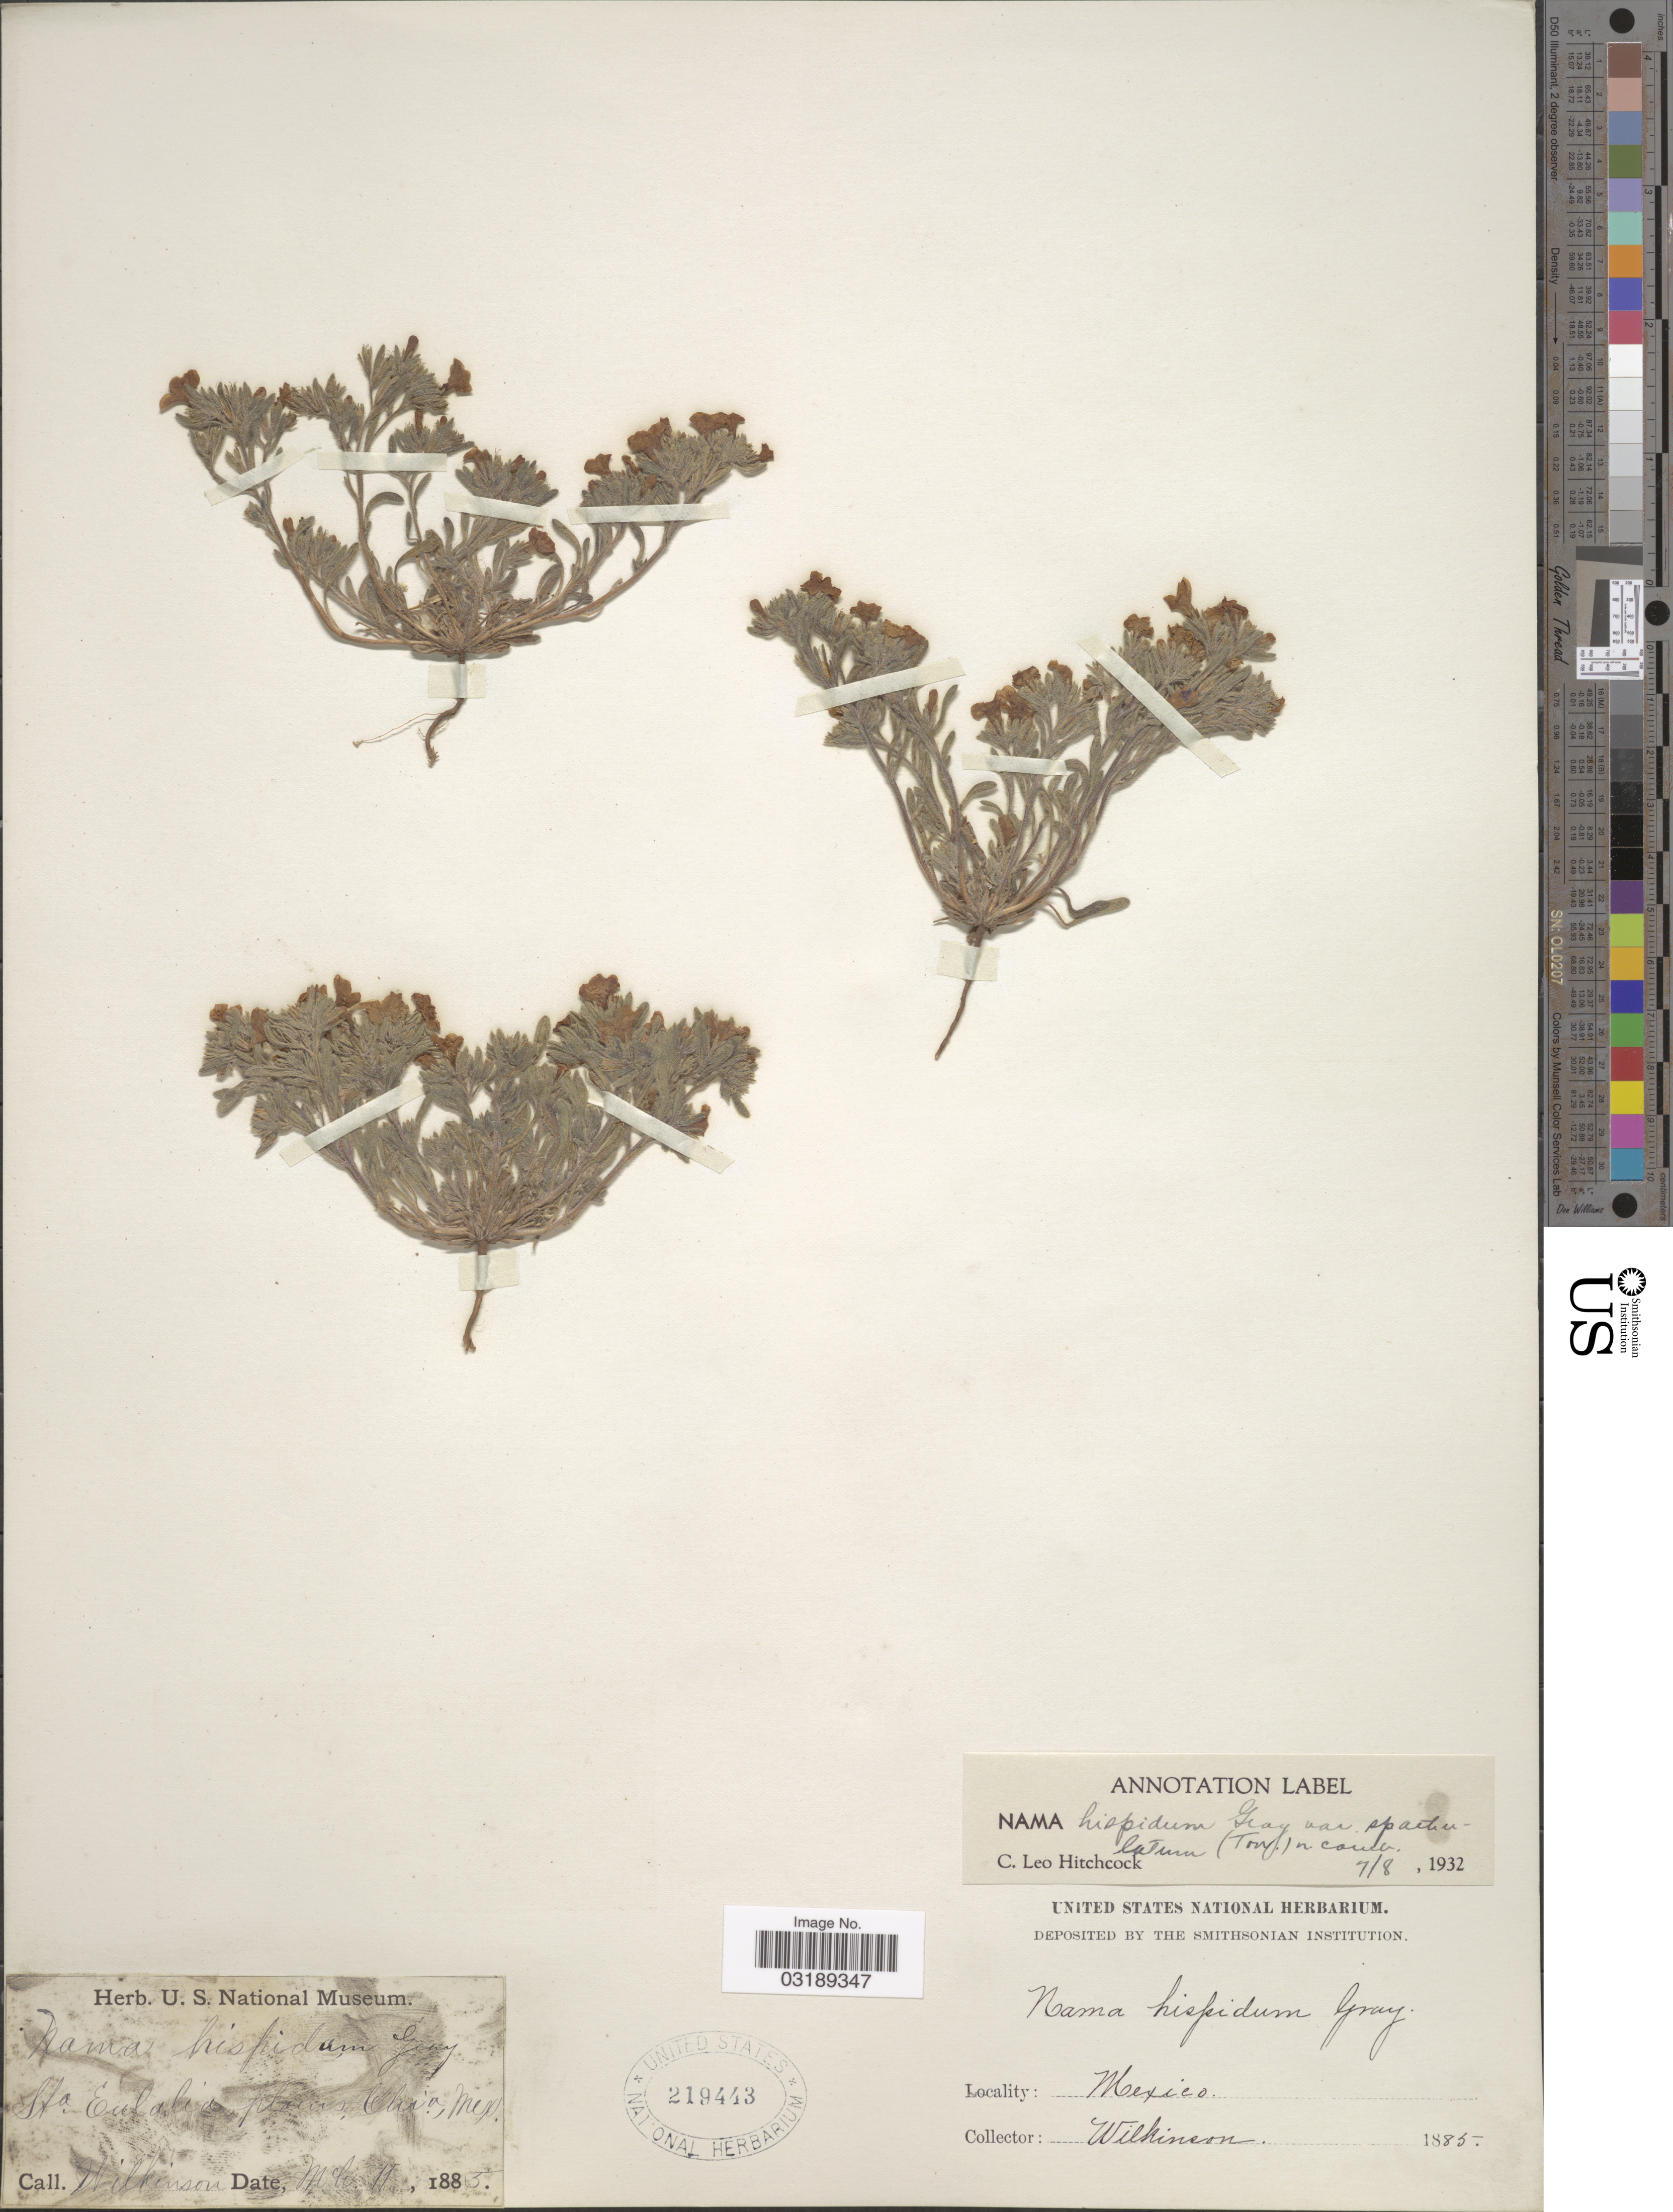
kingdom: Plantae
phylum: Tracheophyta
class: Magnoliopsida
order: Boraginales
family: Namaceae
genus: Nama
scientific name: Nama hispida var. spathulatum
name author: (Torr.) C.L. Hitchc.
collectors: Wilkinson, --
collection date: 1883-03-11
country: Mexico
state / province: Chihuahua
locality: Sta. Eulalia plains, Chia.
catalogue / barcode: US 219443